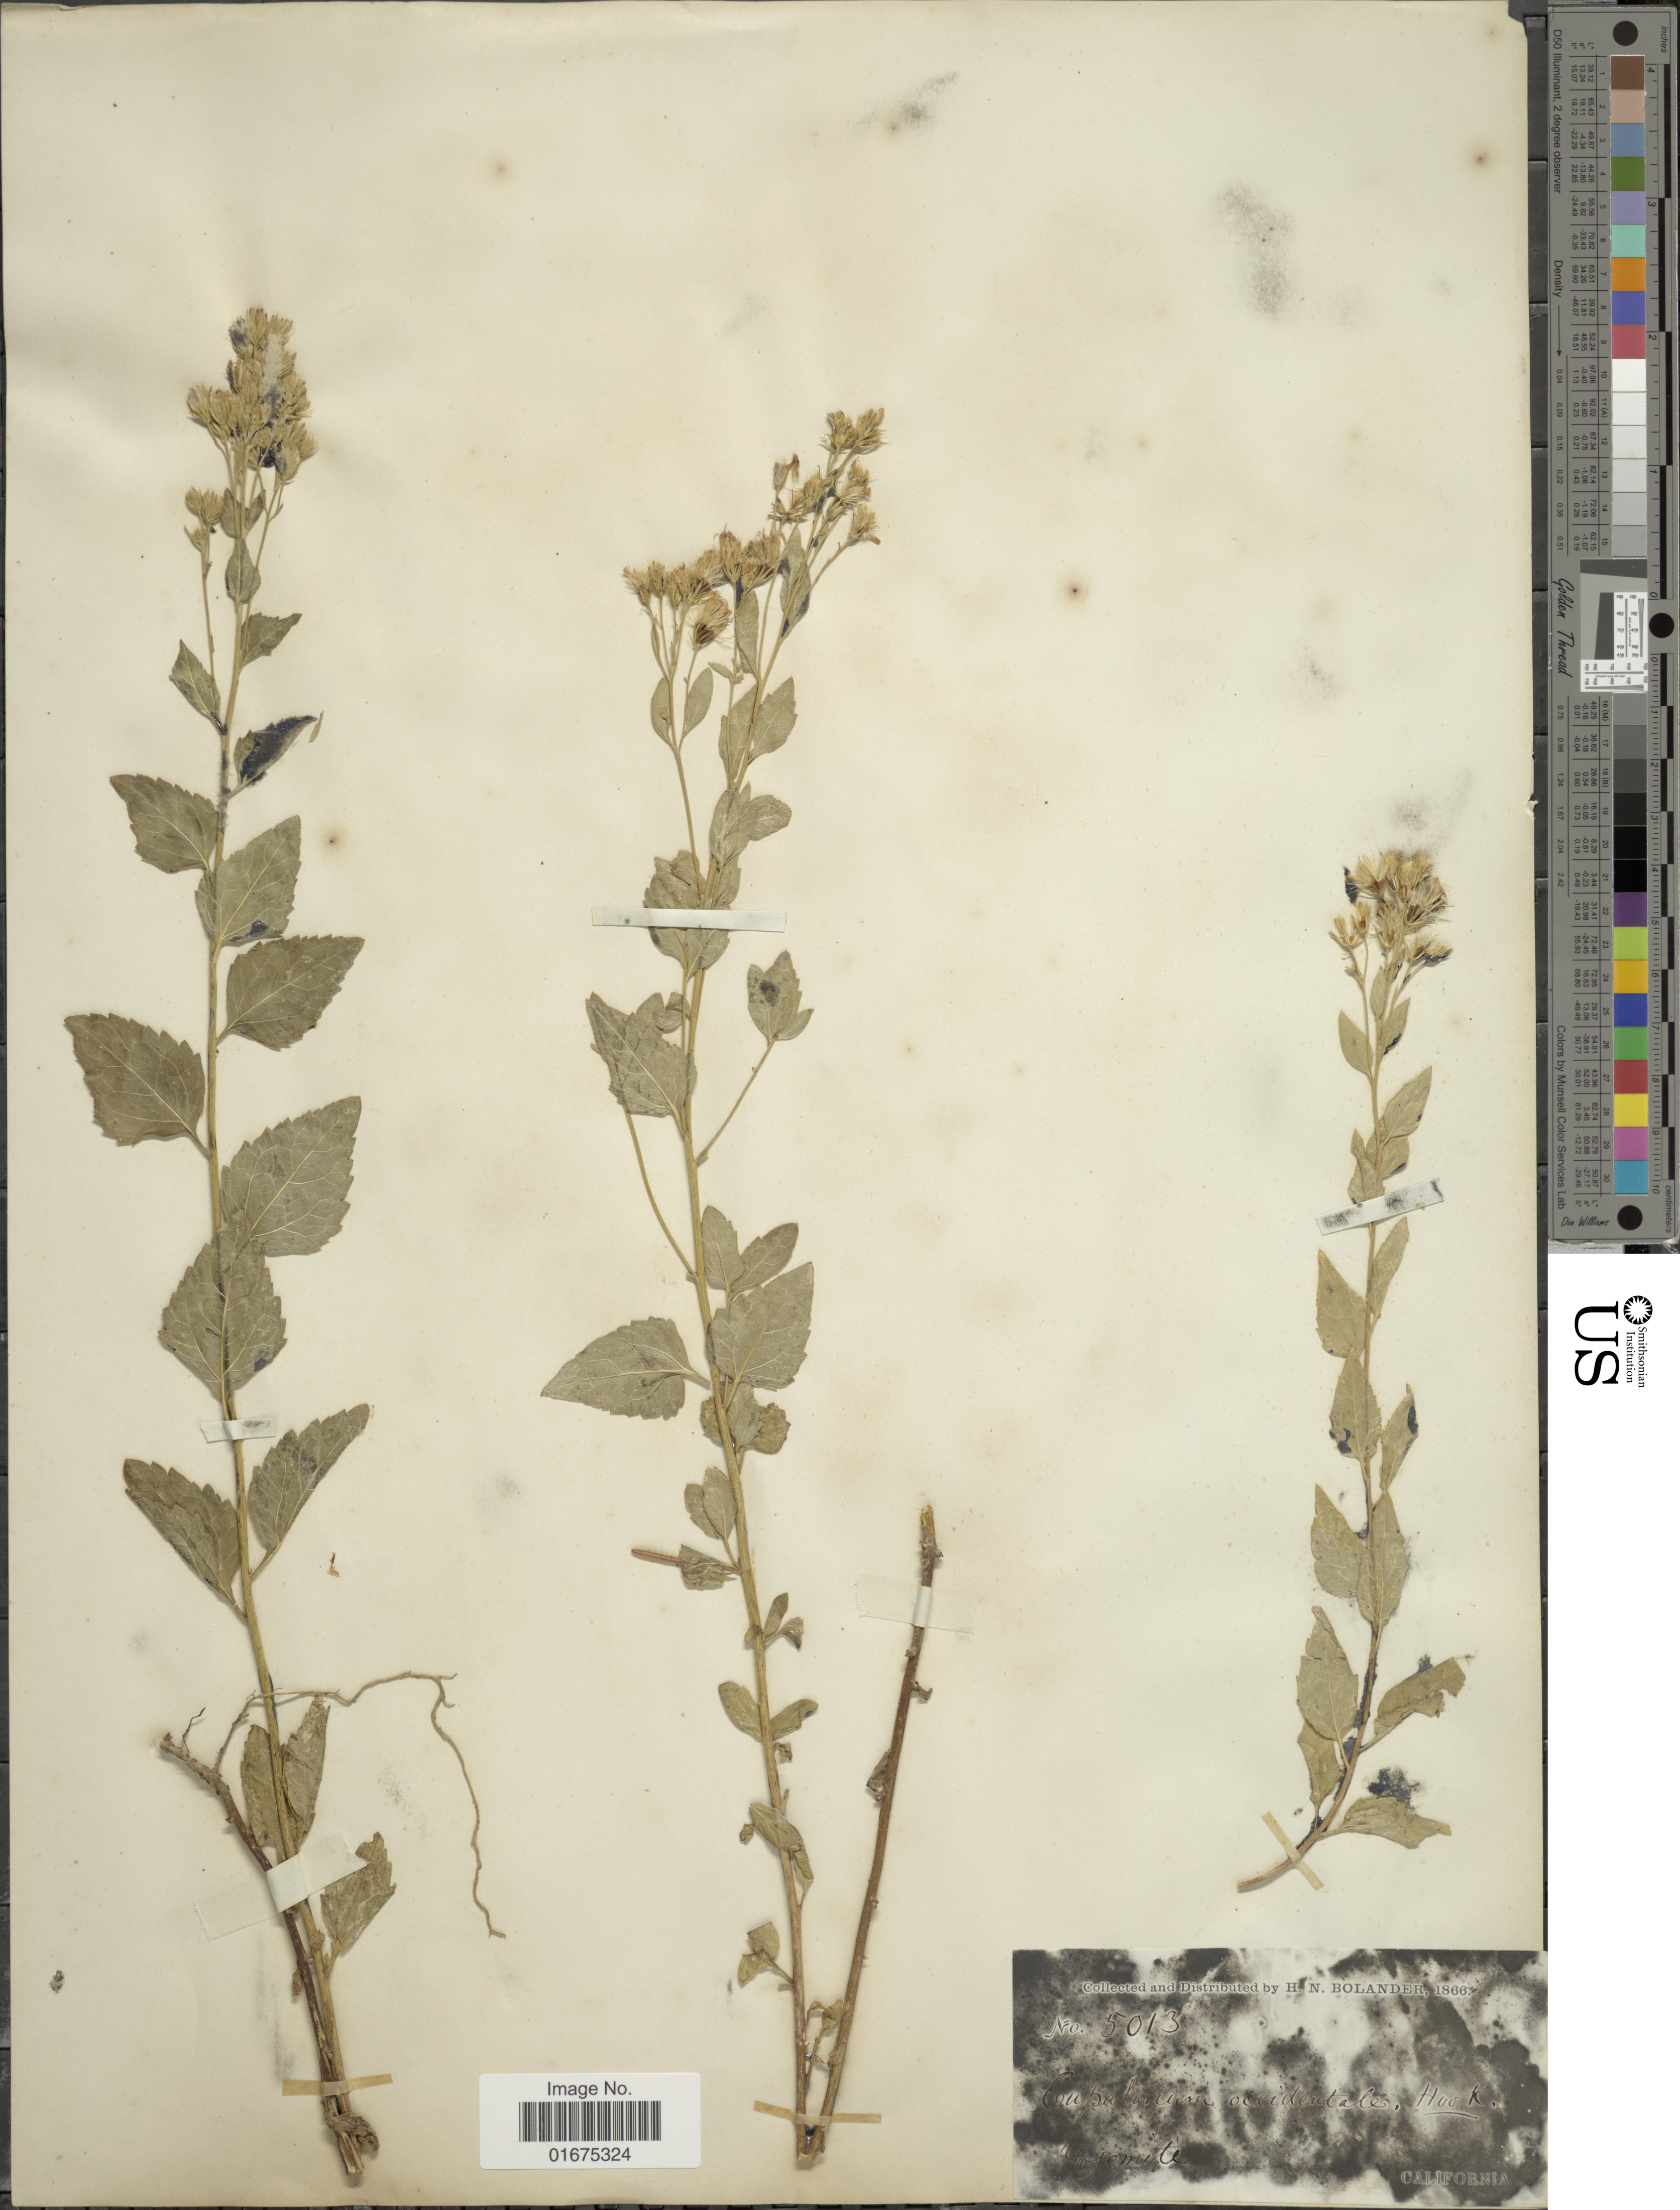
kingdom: Plantae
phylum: Tracheophyta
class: Magnoliopsida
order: Asterales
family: Asteraceae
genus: Ageratina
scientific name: Ageratina occidentalis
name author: (Hook.) R.M. King & H. Rob.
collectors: H. Bolander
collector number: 5013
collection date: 1866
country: United States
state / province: California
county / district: Mariposa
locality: Yosemite